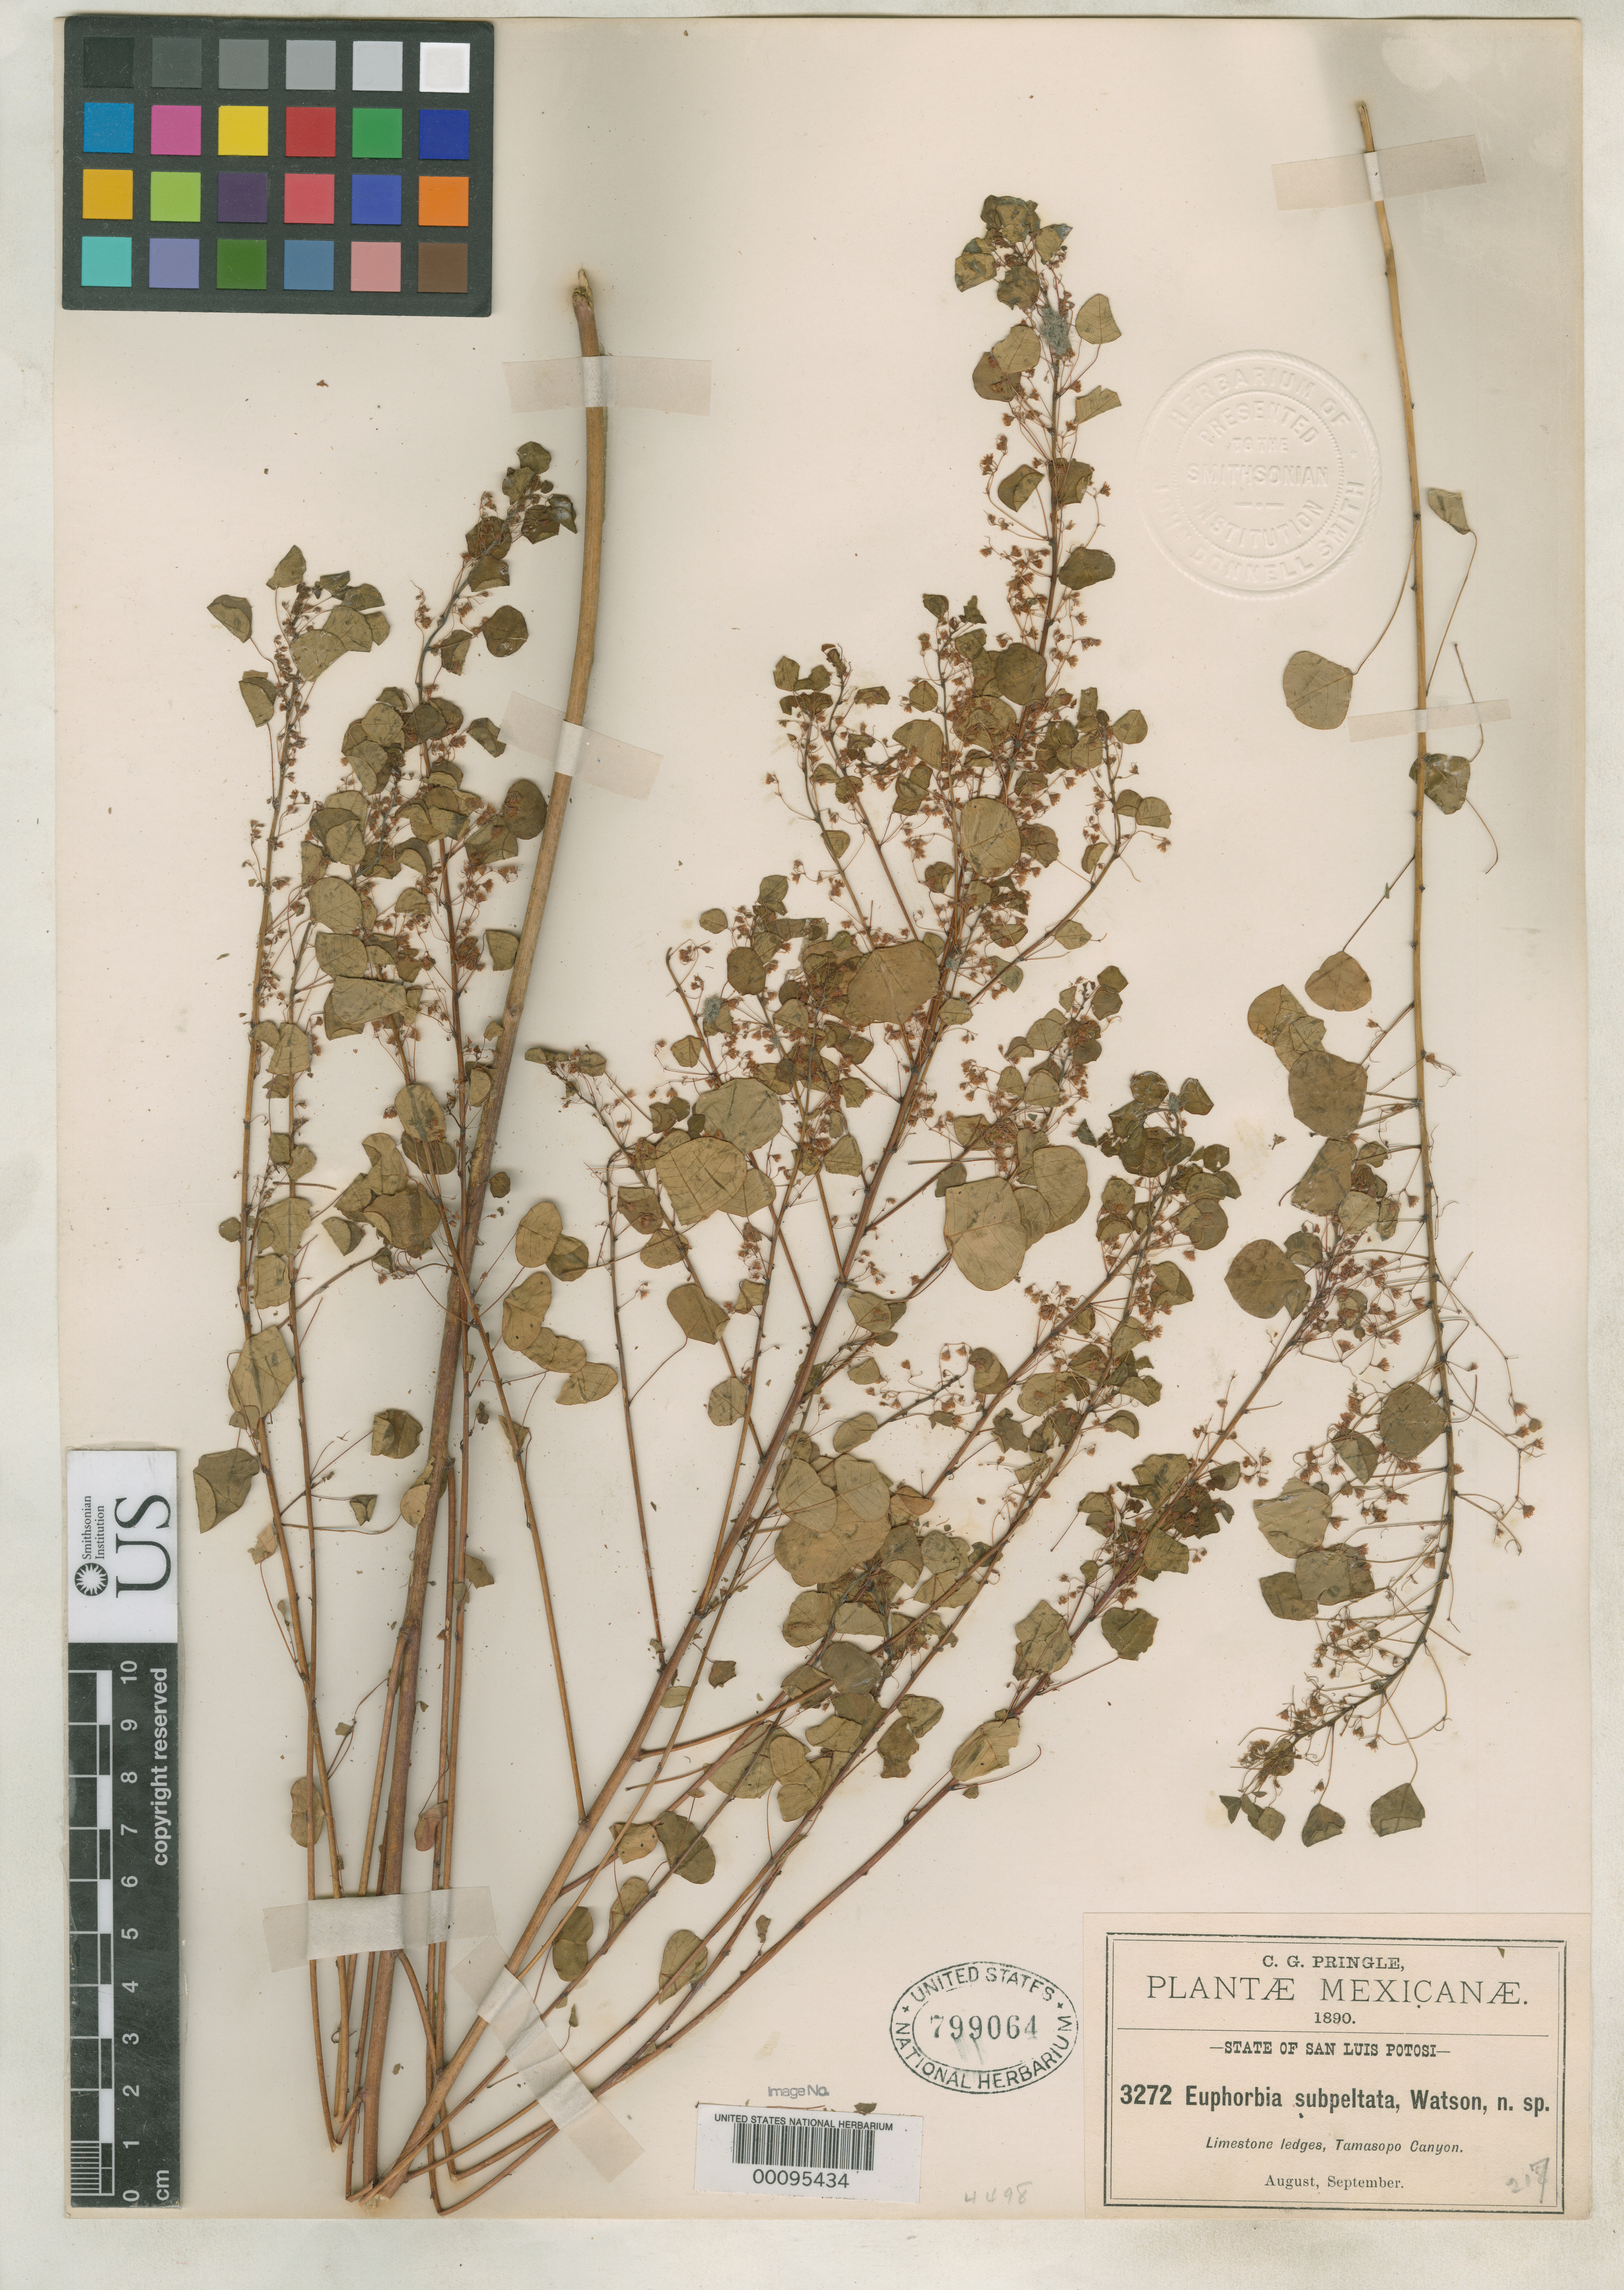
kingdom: Plantae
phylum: Tracheophyta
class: Magnoliopsida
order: Malpighiales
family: Euphorbiaceae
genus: Euphorbia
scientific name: Euphorbia subpeltata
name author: S. Watson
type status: Type Collection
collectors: C. G. Pringle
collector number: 3272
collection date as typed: Aug 1890 to -- Sep 1890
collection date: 1890-08/1890-09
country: Mexico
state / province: San Luis Potosi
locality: Tamasopo Canyon.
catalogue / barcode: US 799064